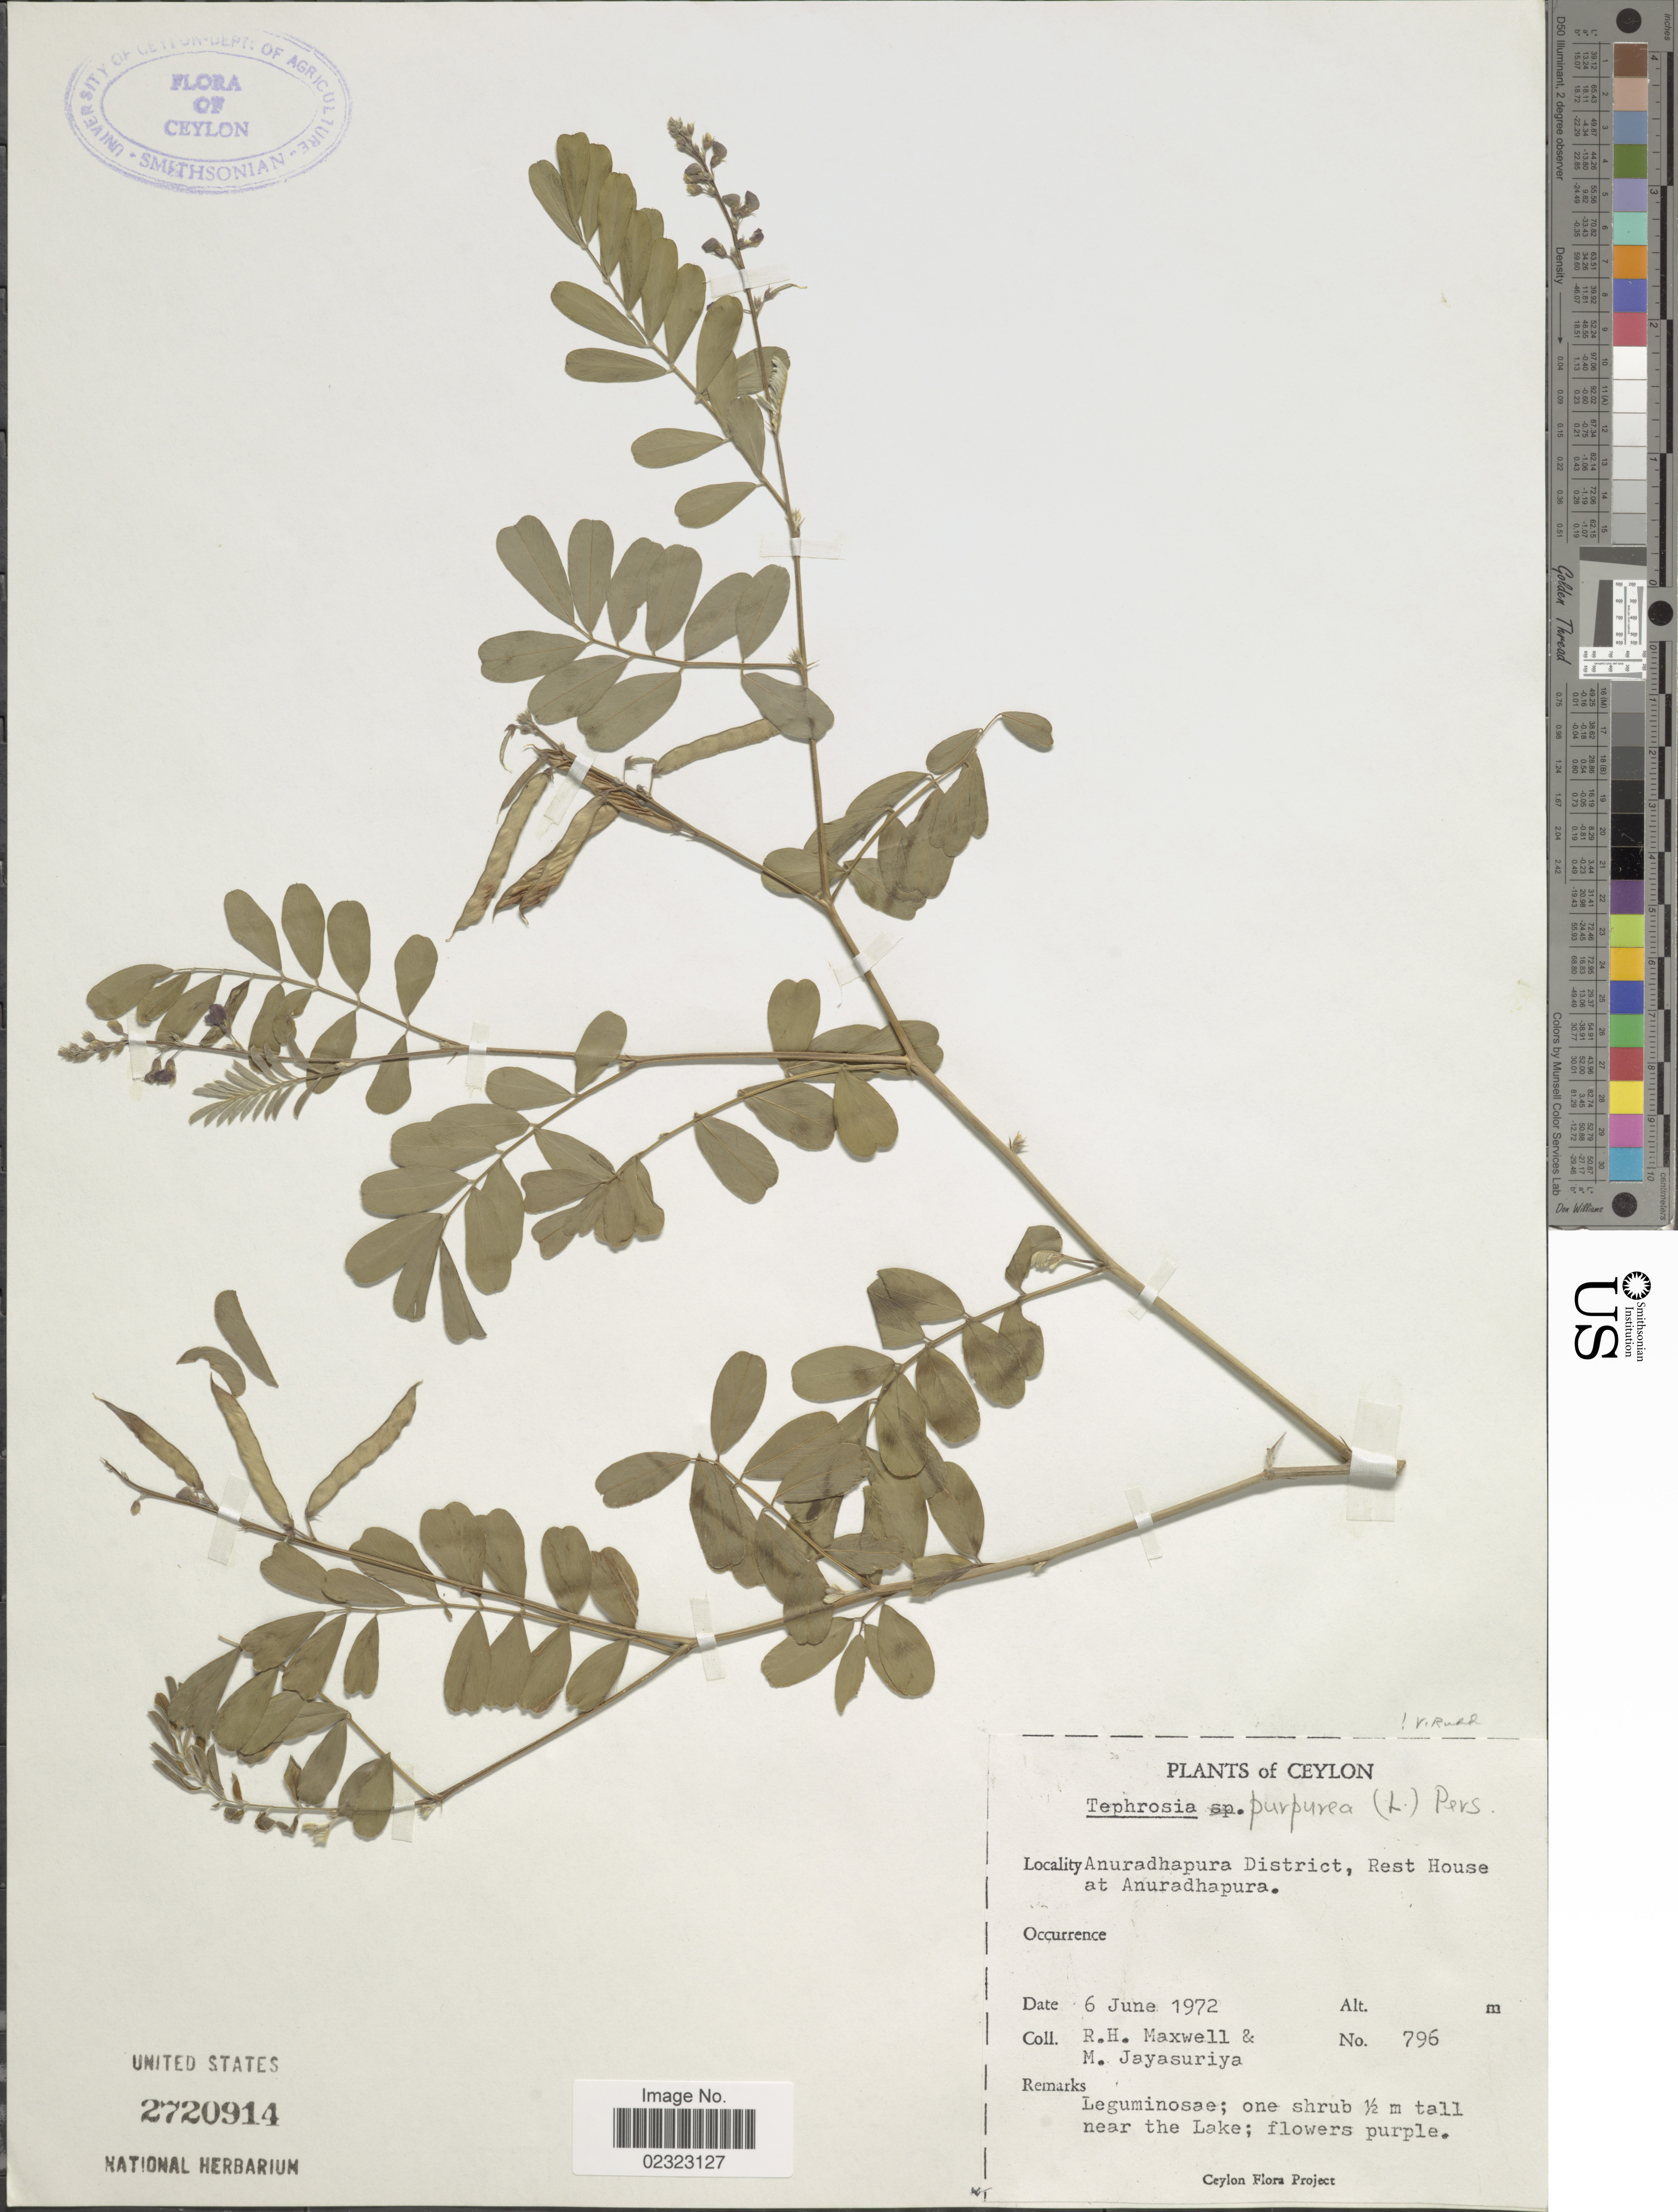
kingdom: Plantae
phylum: Tracheophyta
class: Magnoliopsida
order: Fabales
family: Fabaceae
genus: Tephrosia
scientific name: Tephrosia purpurea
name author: (L.) Pers.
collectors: R. Maxwell & M. Jayasuriya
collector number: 796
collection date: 1972-06-06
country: Sri Lanka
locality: Ceylon. Anuradhapura District, Rest House at Anuradhapura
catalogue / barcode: US 2720914